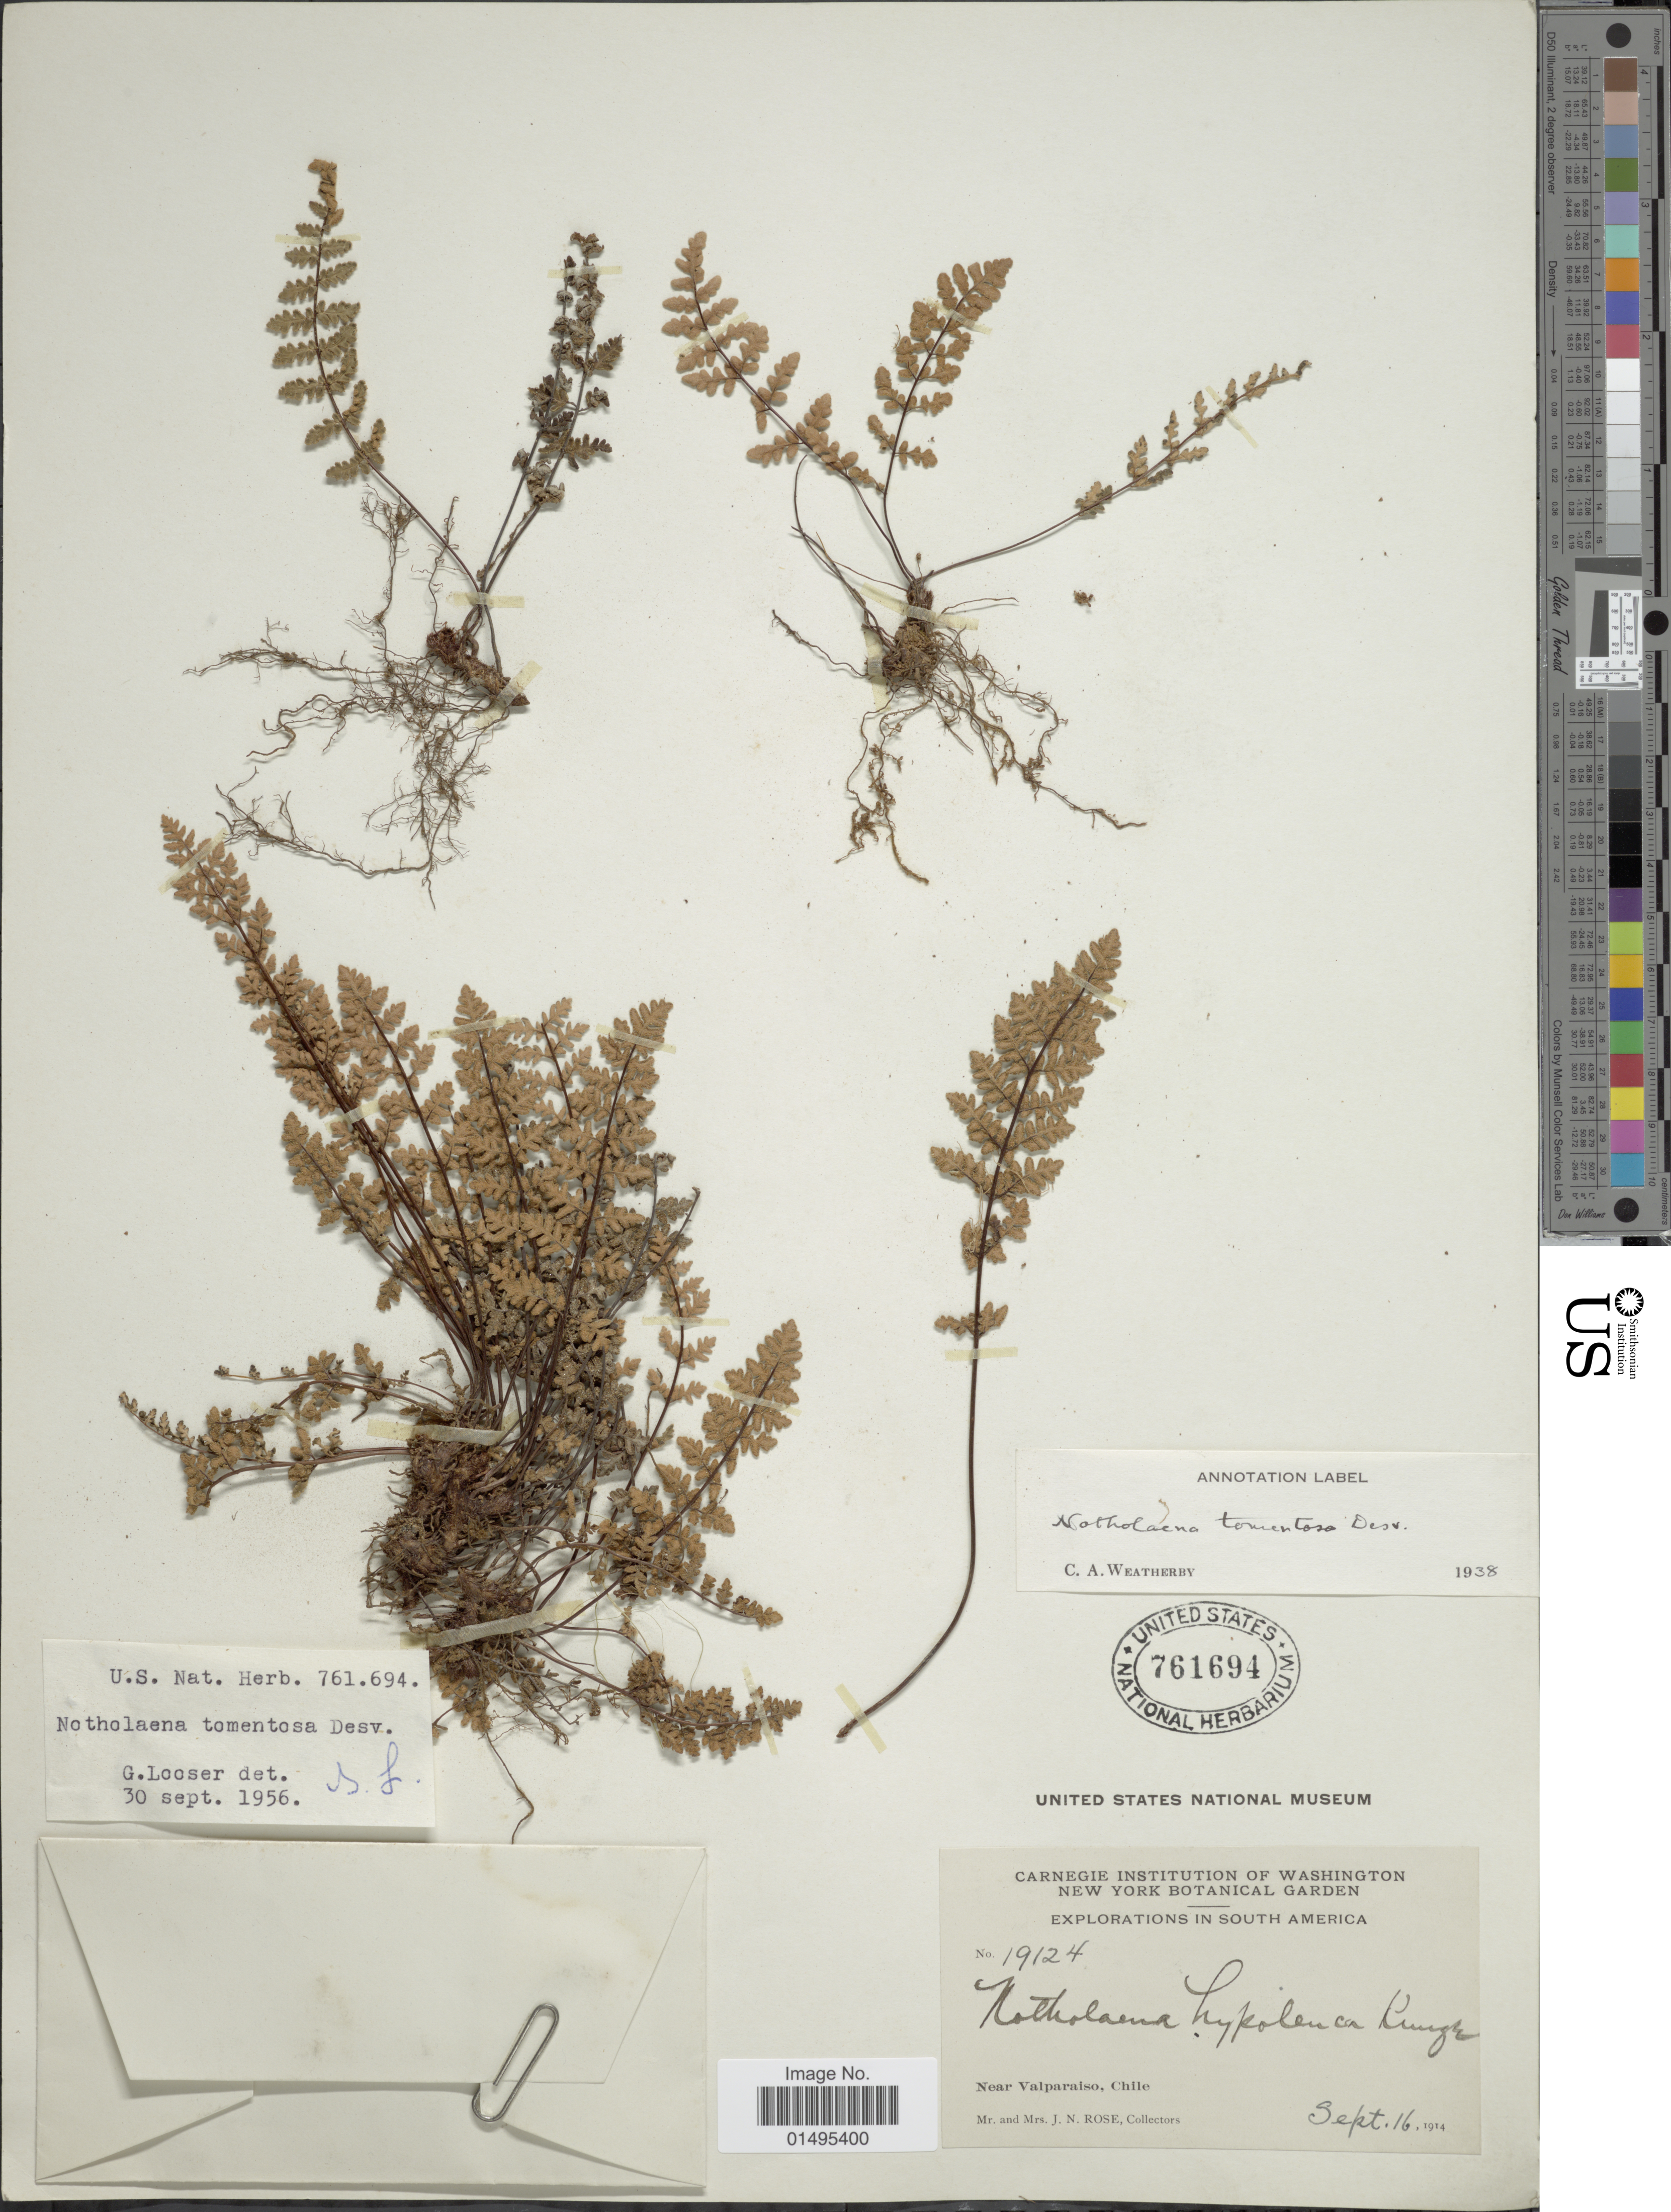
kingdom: Plantae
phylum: Tracheophyta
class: Polypodiopsida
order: Polypodiales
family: Pteridaceae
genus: Myriopteris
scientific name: Myriopteris tomentosa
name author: (Link) Fée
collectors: J. N. Rose & L. B. Rose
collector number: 19124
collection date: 1914-09-16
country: Chile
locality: South America, Near Valparaiso, Chile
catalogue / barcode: US 761694